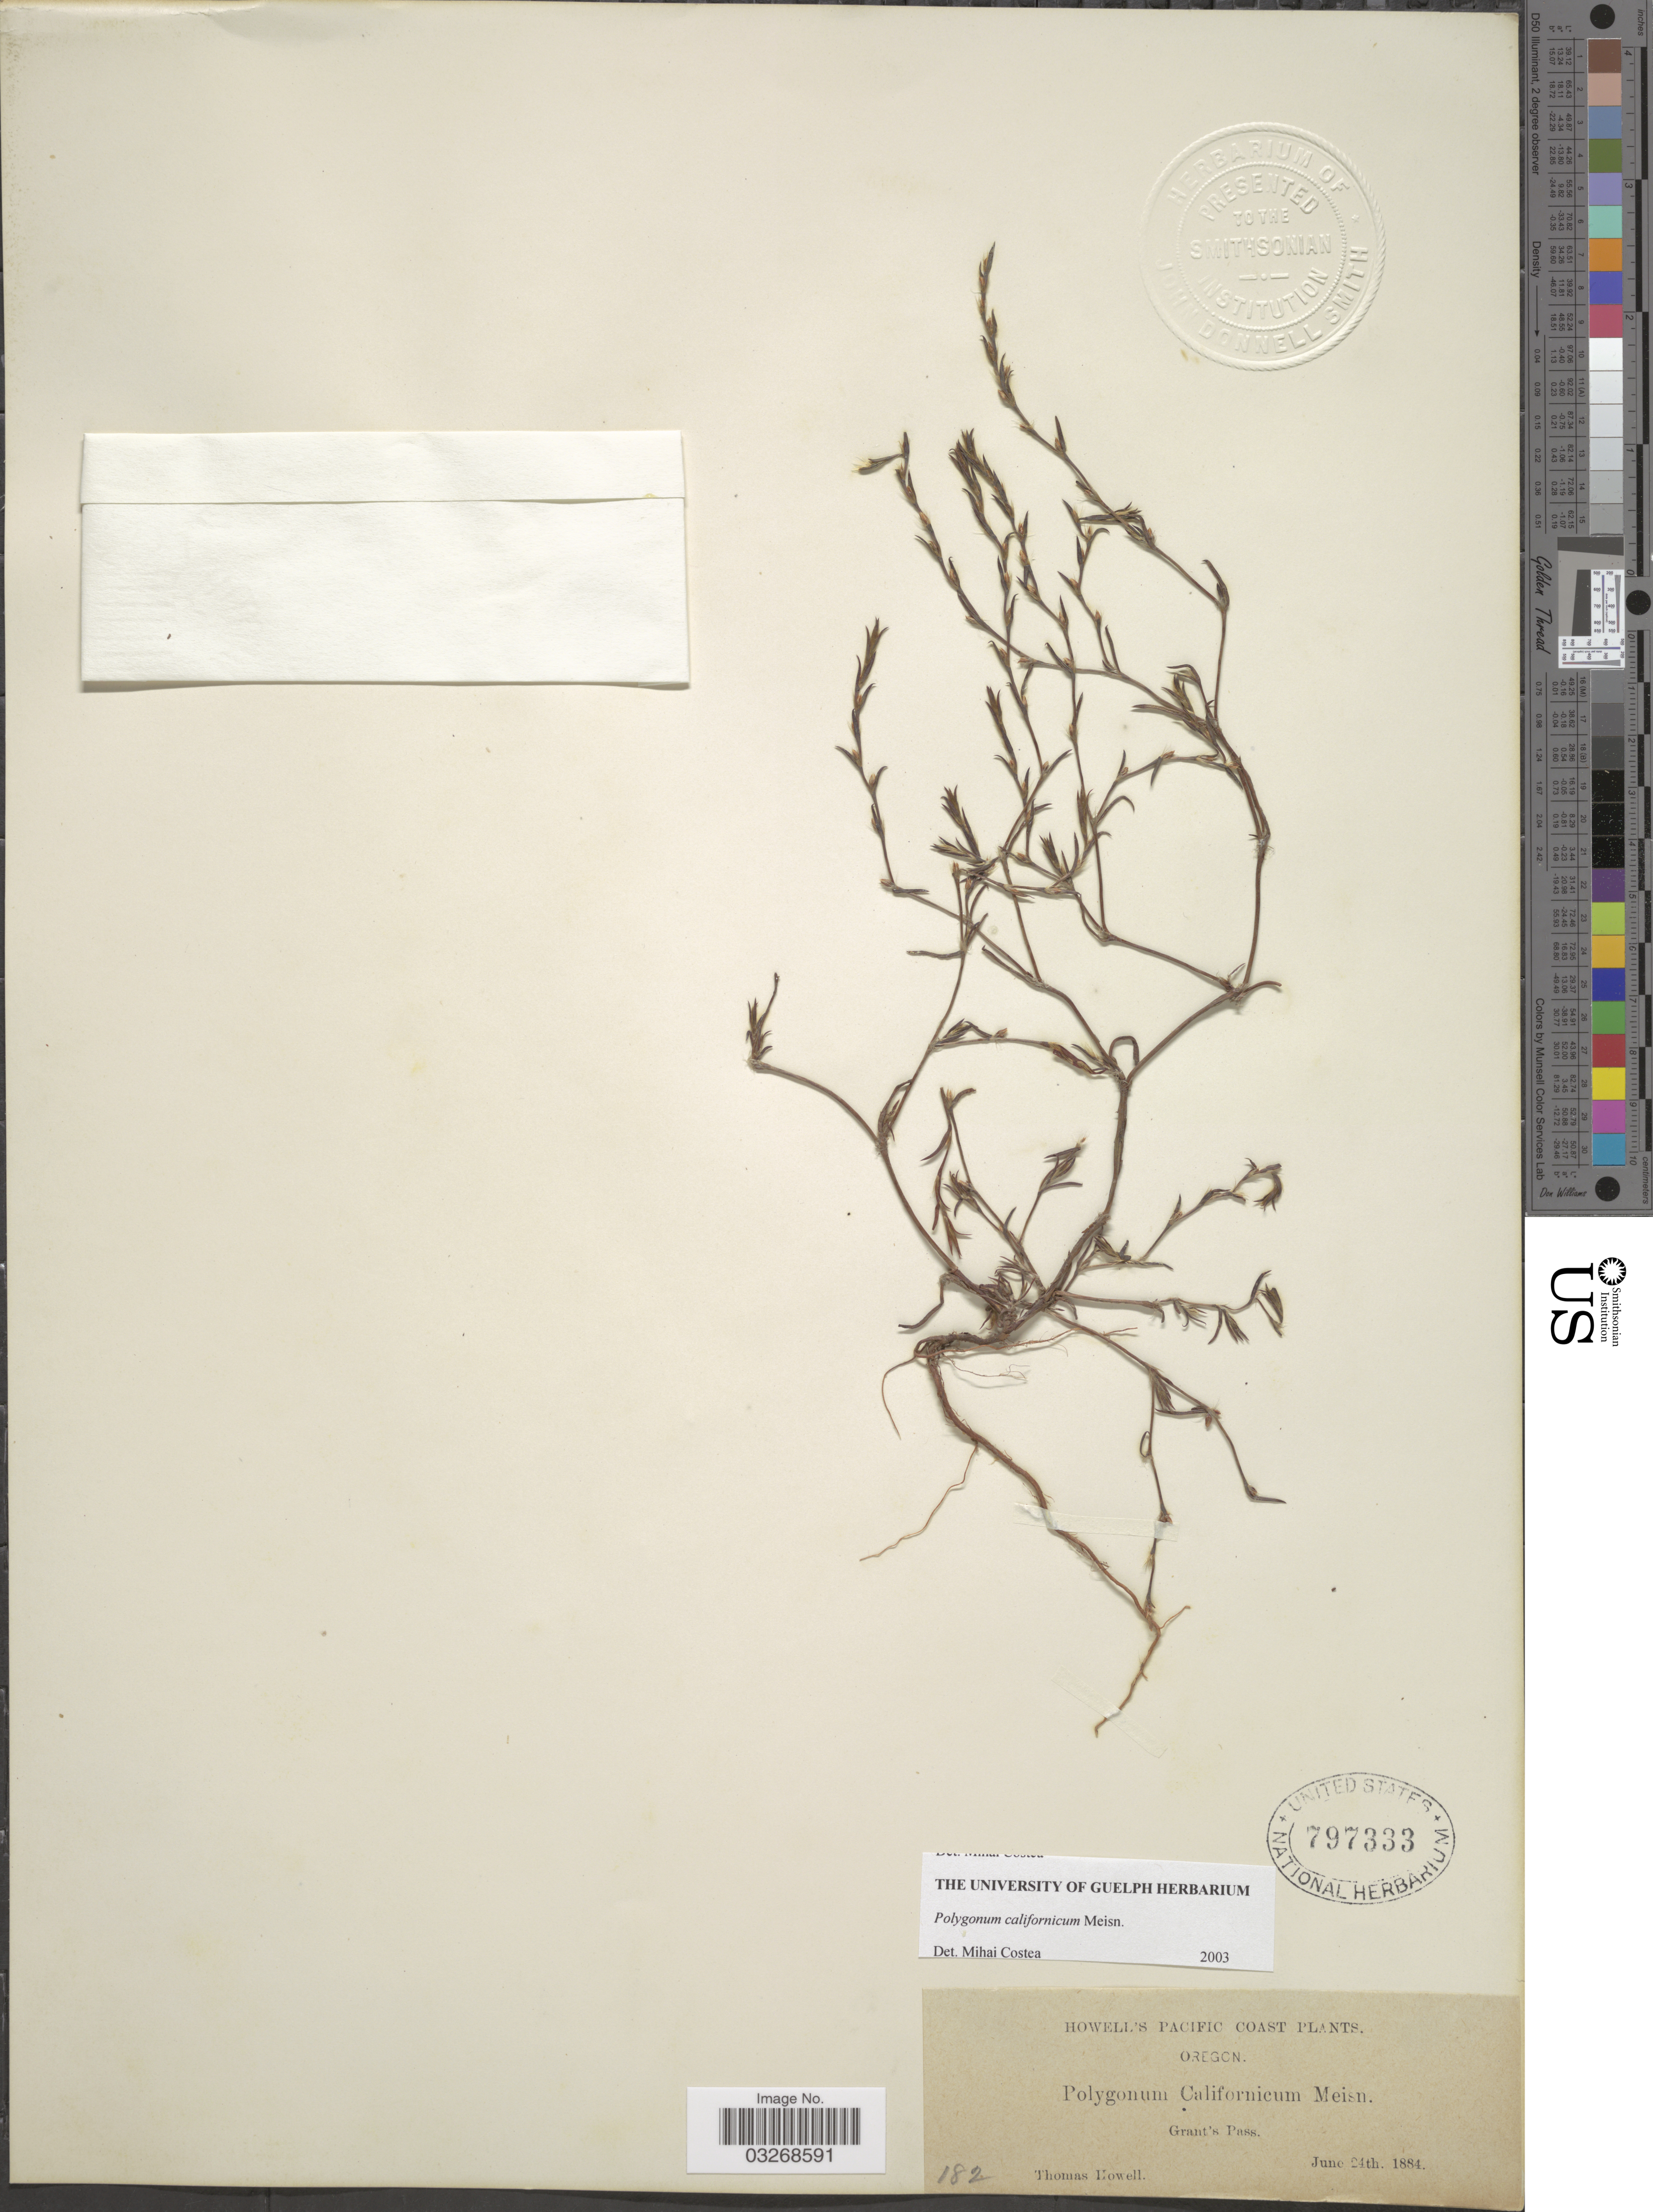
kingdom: Plantae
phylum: Tracheophyta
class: Magnoliopsida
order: Caryophyllales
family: Polygonaceae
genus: Polygonum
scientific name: Polygonum californicum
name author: Meisn.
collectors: T. Howell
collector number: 182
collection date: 1884-06-24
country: United States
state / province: Oregon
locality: Pacific Coast. Grant's Pass.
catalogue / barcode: US 797333